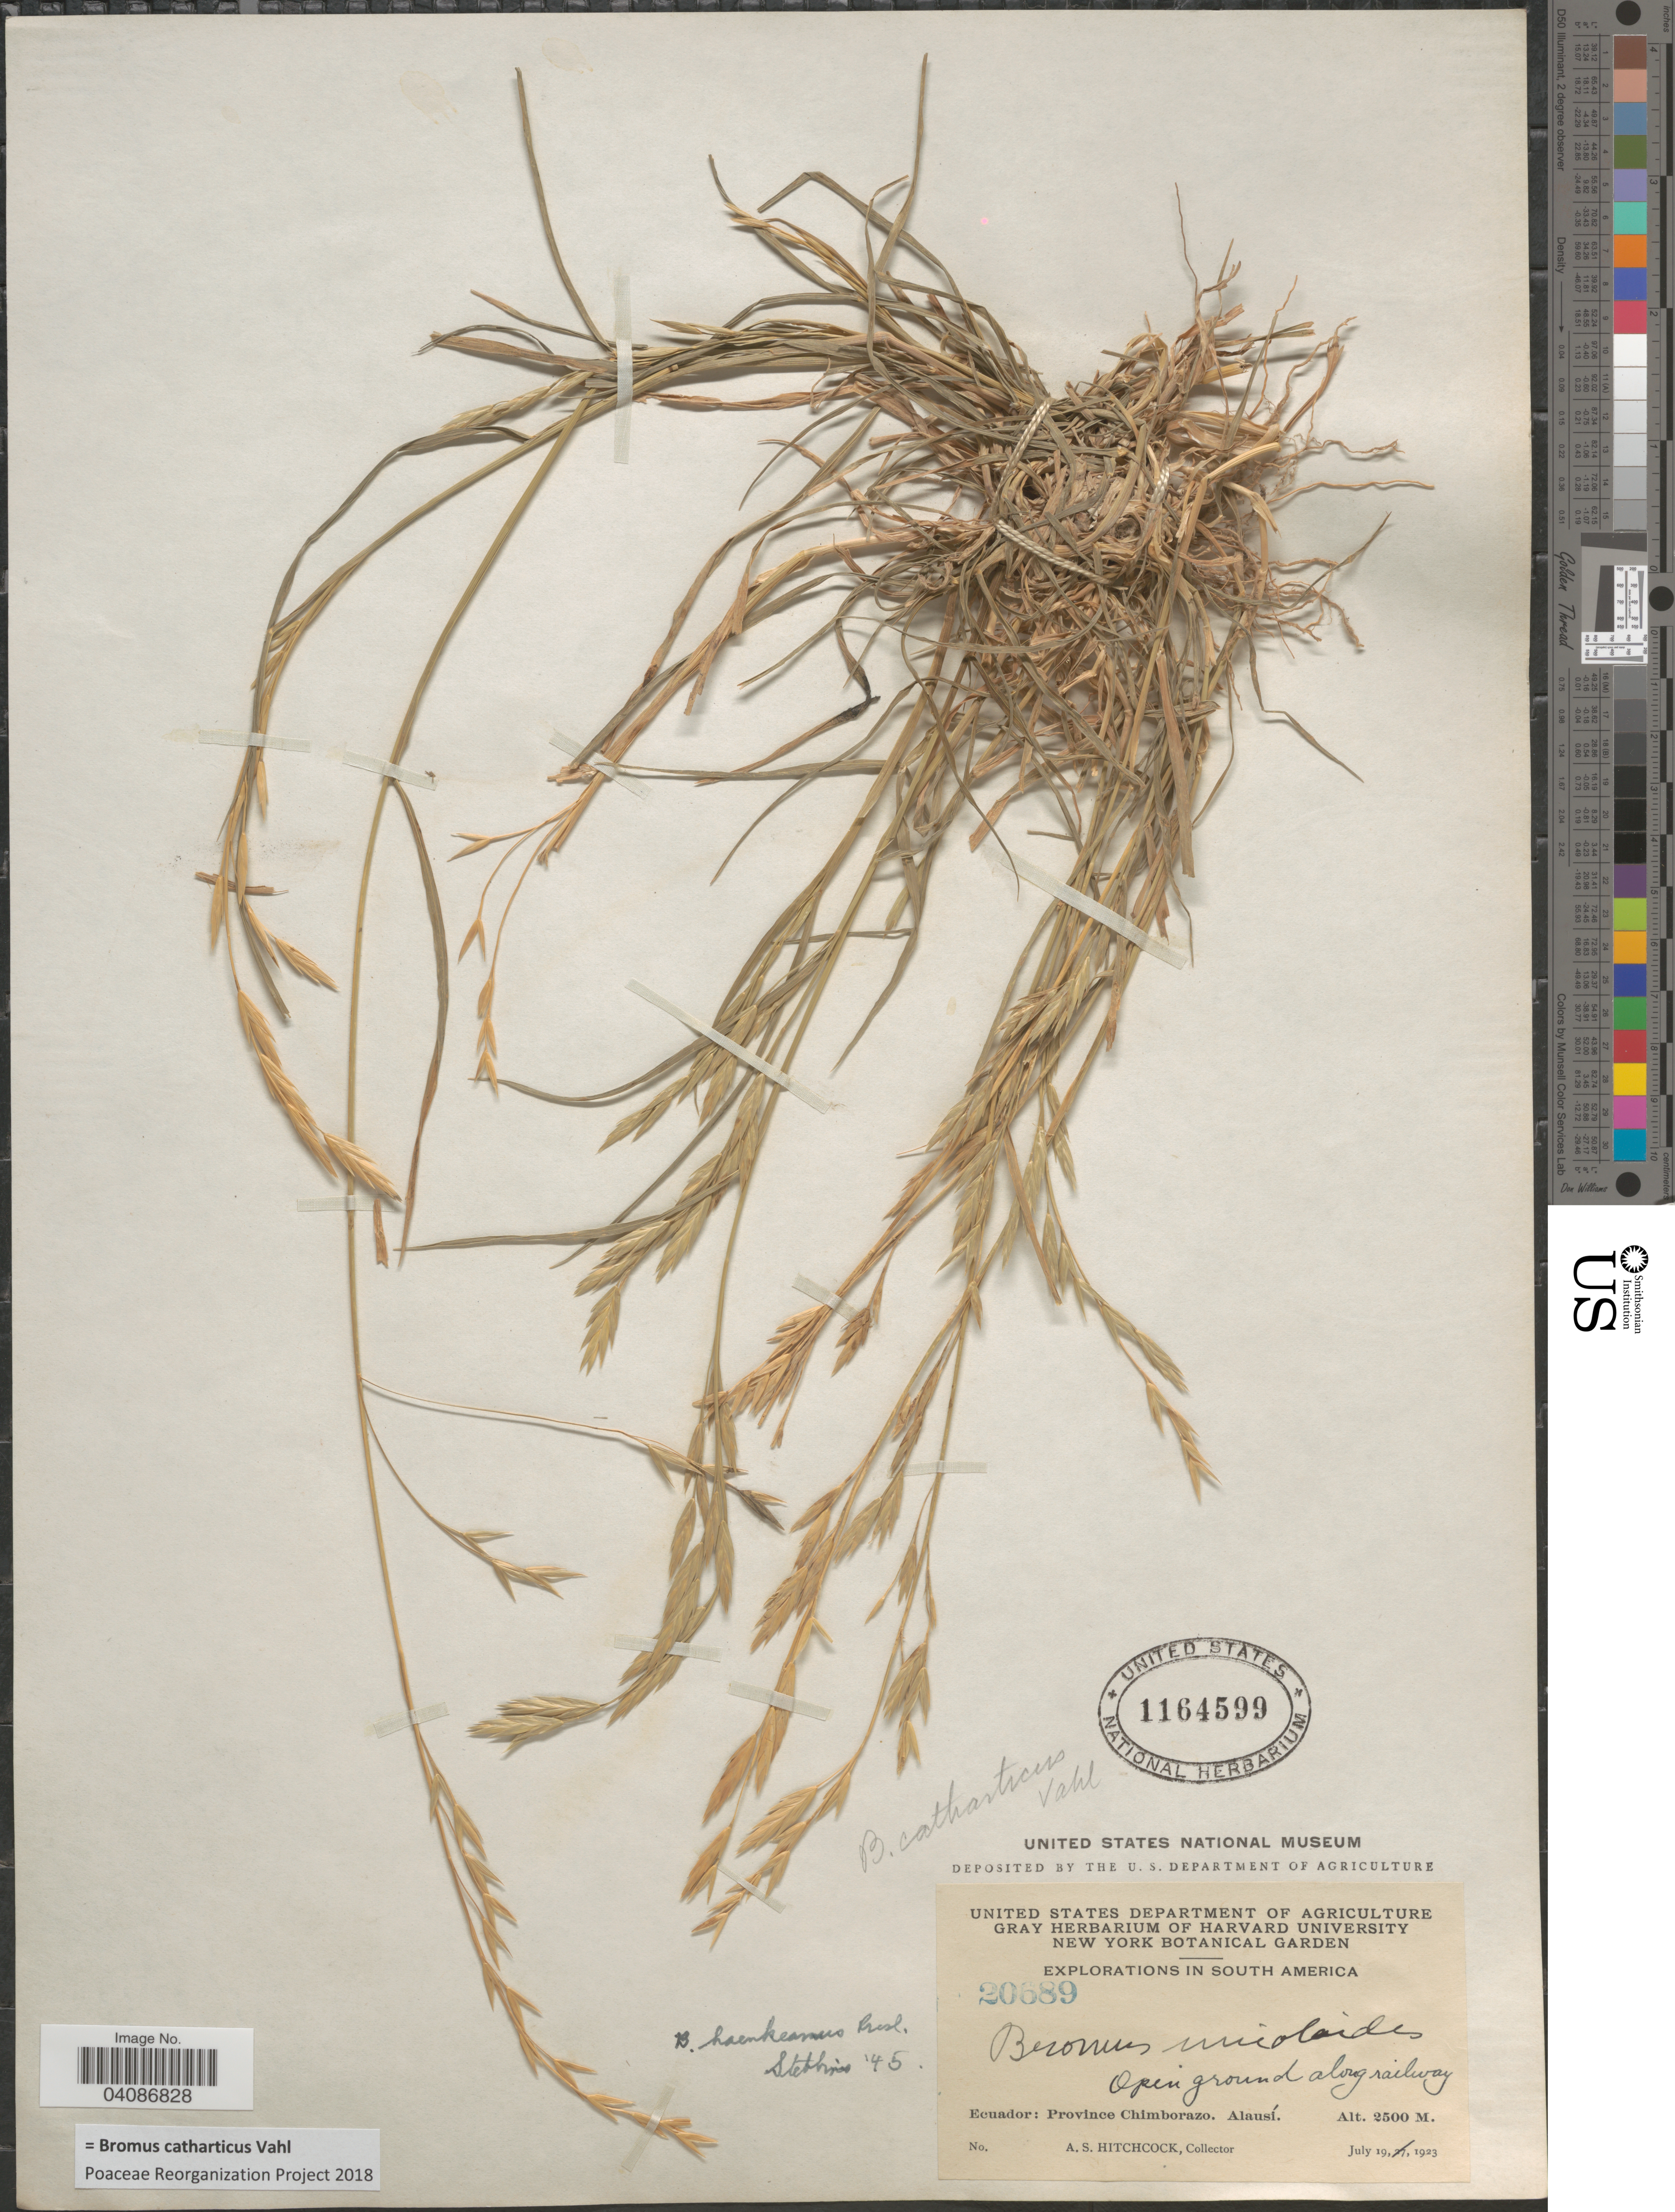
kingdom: Plantae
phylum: Tracheophyta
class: Liliopsida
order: Poales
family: Poaceae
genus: Bromus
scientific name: Bromus catharticus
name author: Vahl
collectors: A. S. Hitchcock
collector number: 20689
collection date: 1923-07-19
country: Ecuador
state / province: Chimborazo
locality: Explorations in South America. Alausí.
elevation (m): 2500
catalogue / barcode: US 1164599